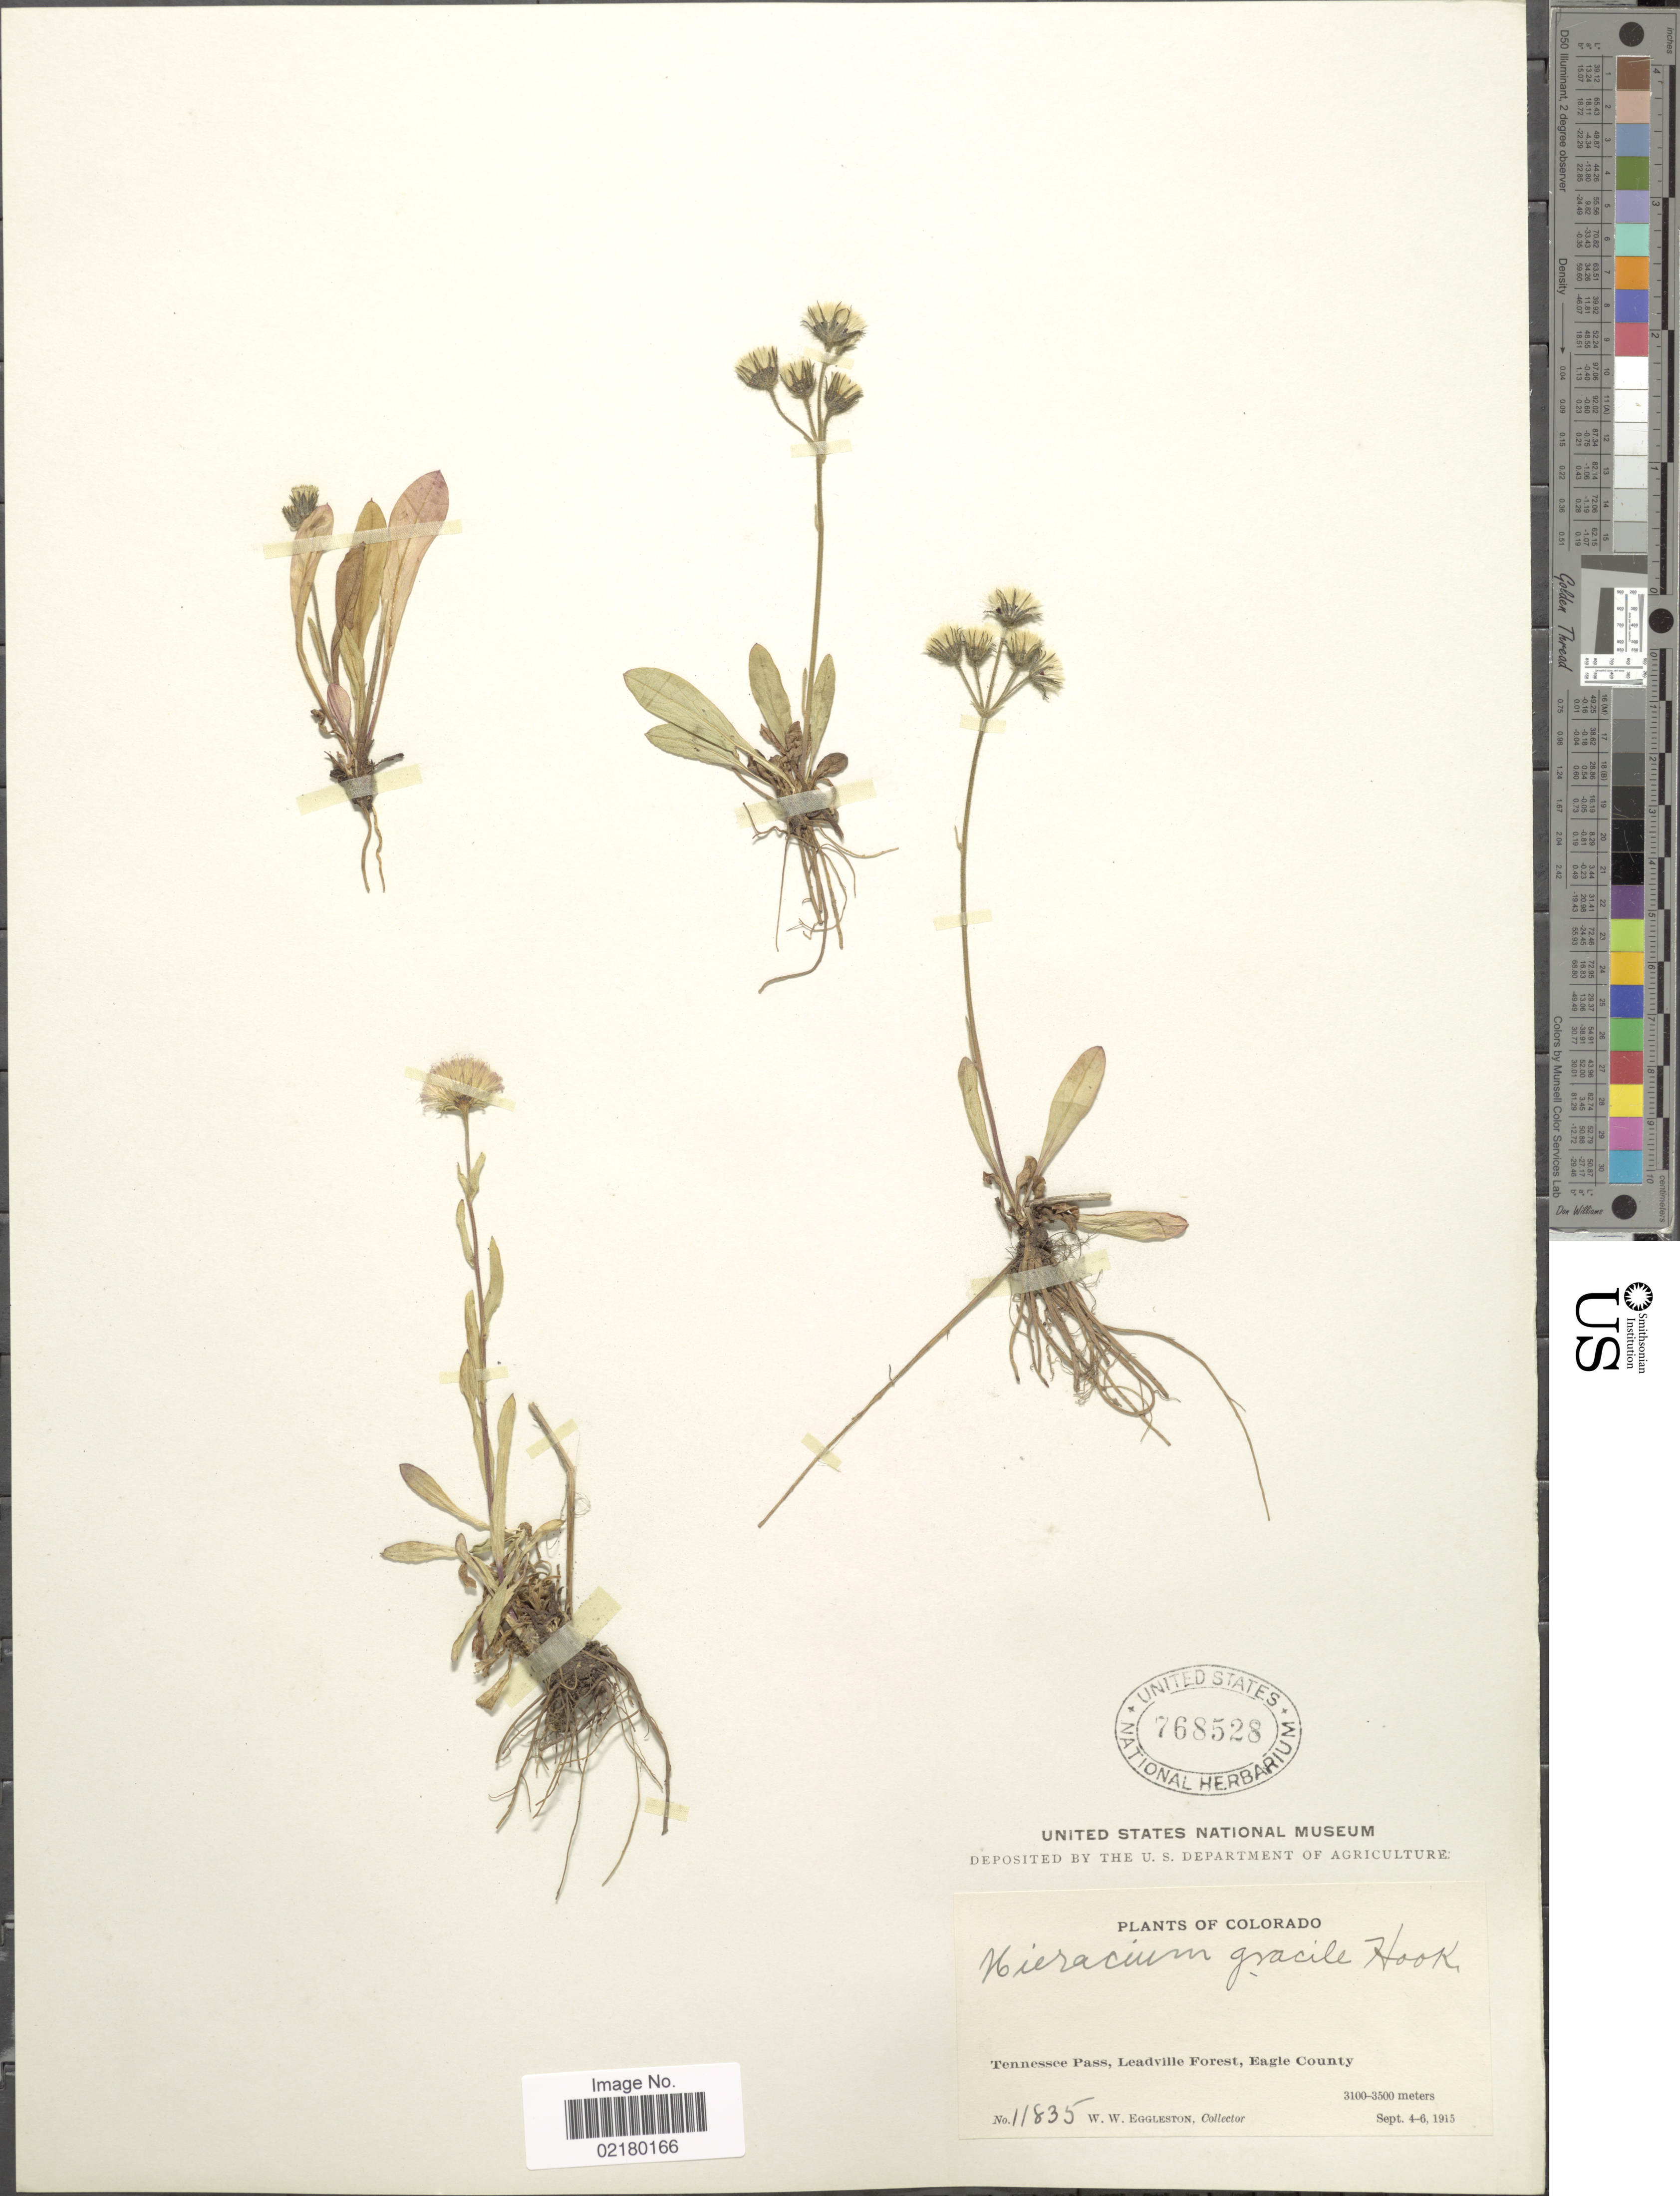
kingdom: Plantae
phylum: Tracheophyta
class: Magnoliopsida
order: Asterales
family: Asteraceae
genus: Hieracium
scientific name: Hieracium triste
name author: Willd. ex Spreng.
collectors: W. W. Eggleston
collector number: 11835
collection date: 1915-09-04/1915-09-06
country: United States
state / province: Colorado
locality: Tennessee Pass, Leadville Forest, Eagle County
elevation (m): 3100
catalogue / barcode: US 768528